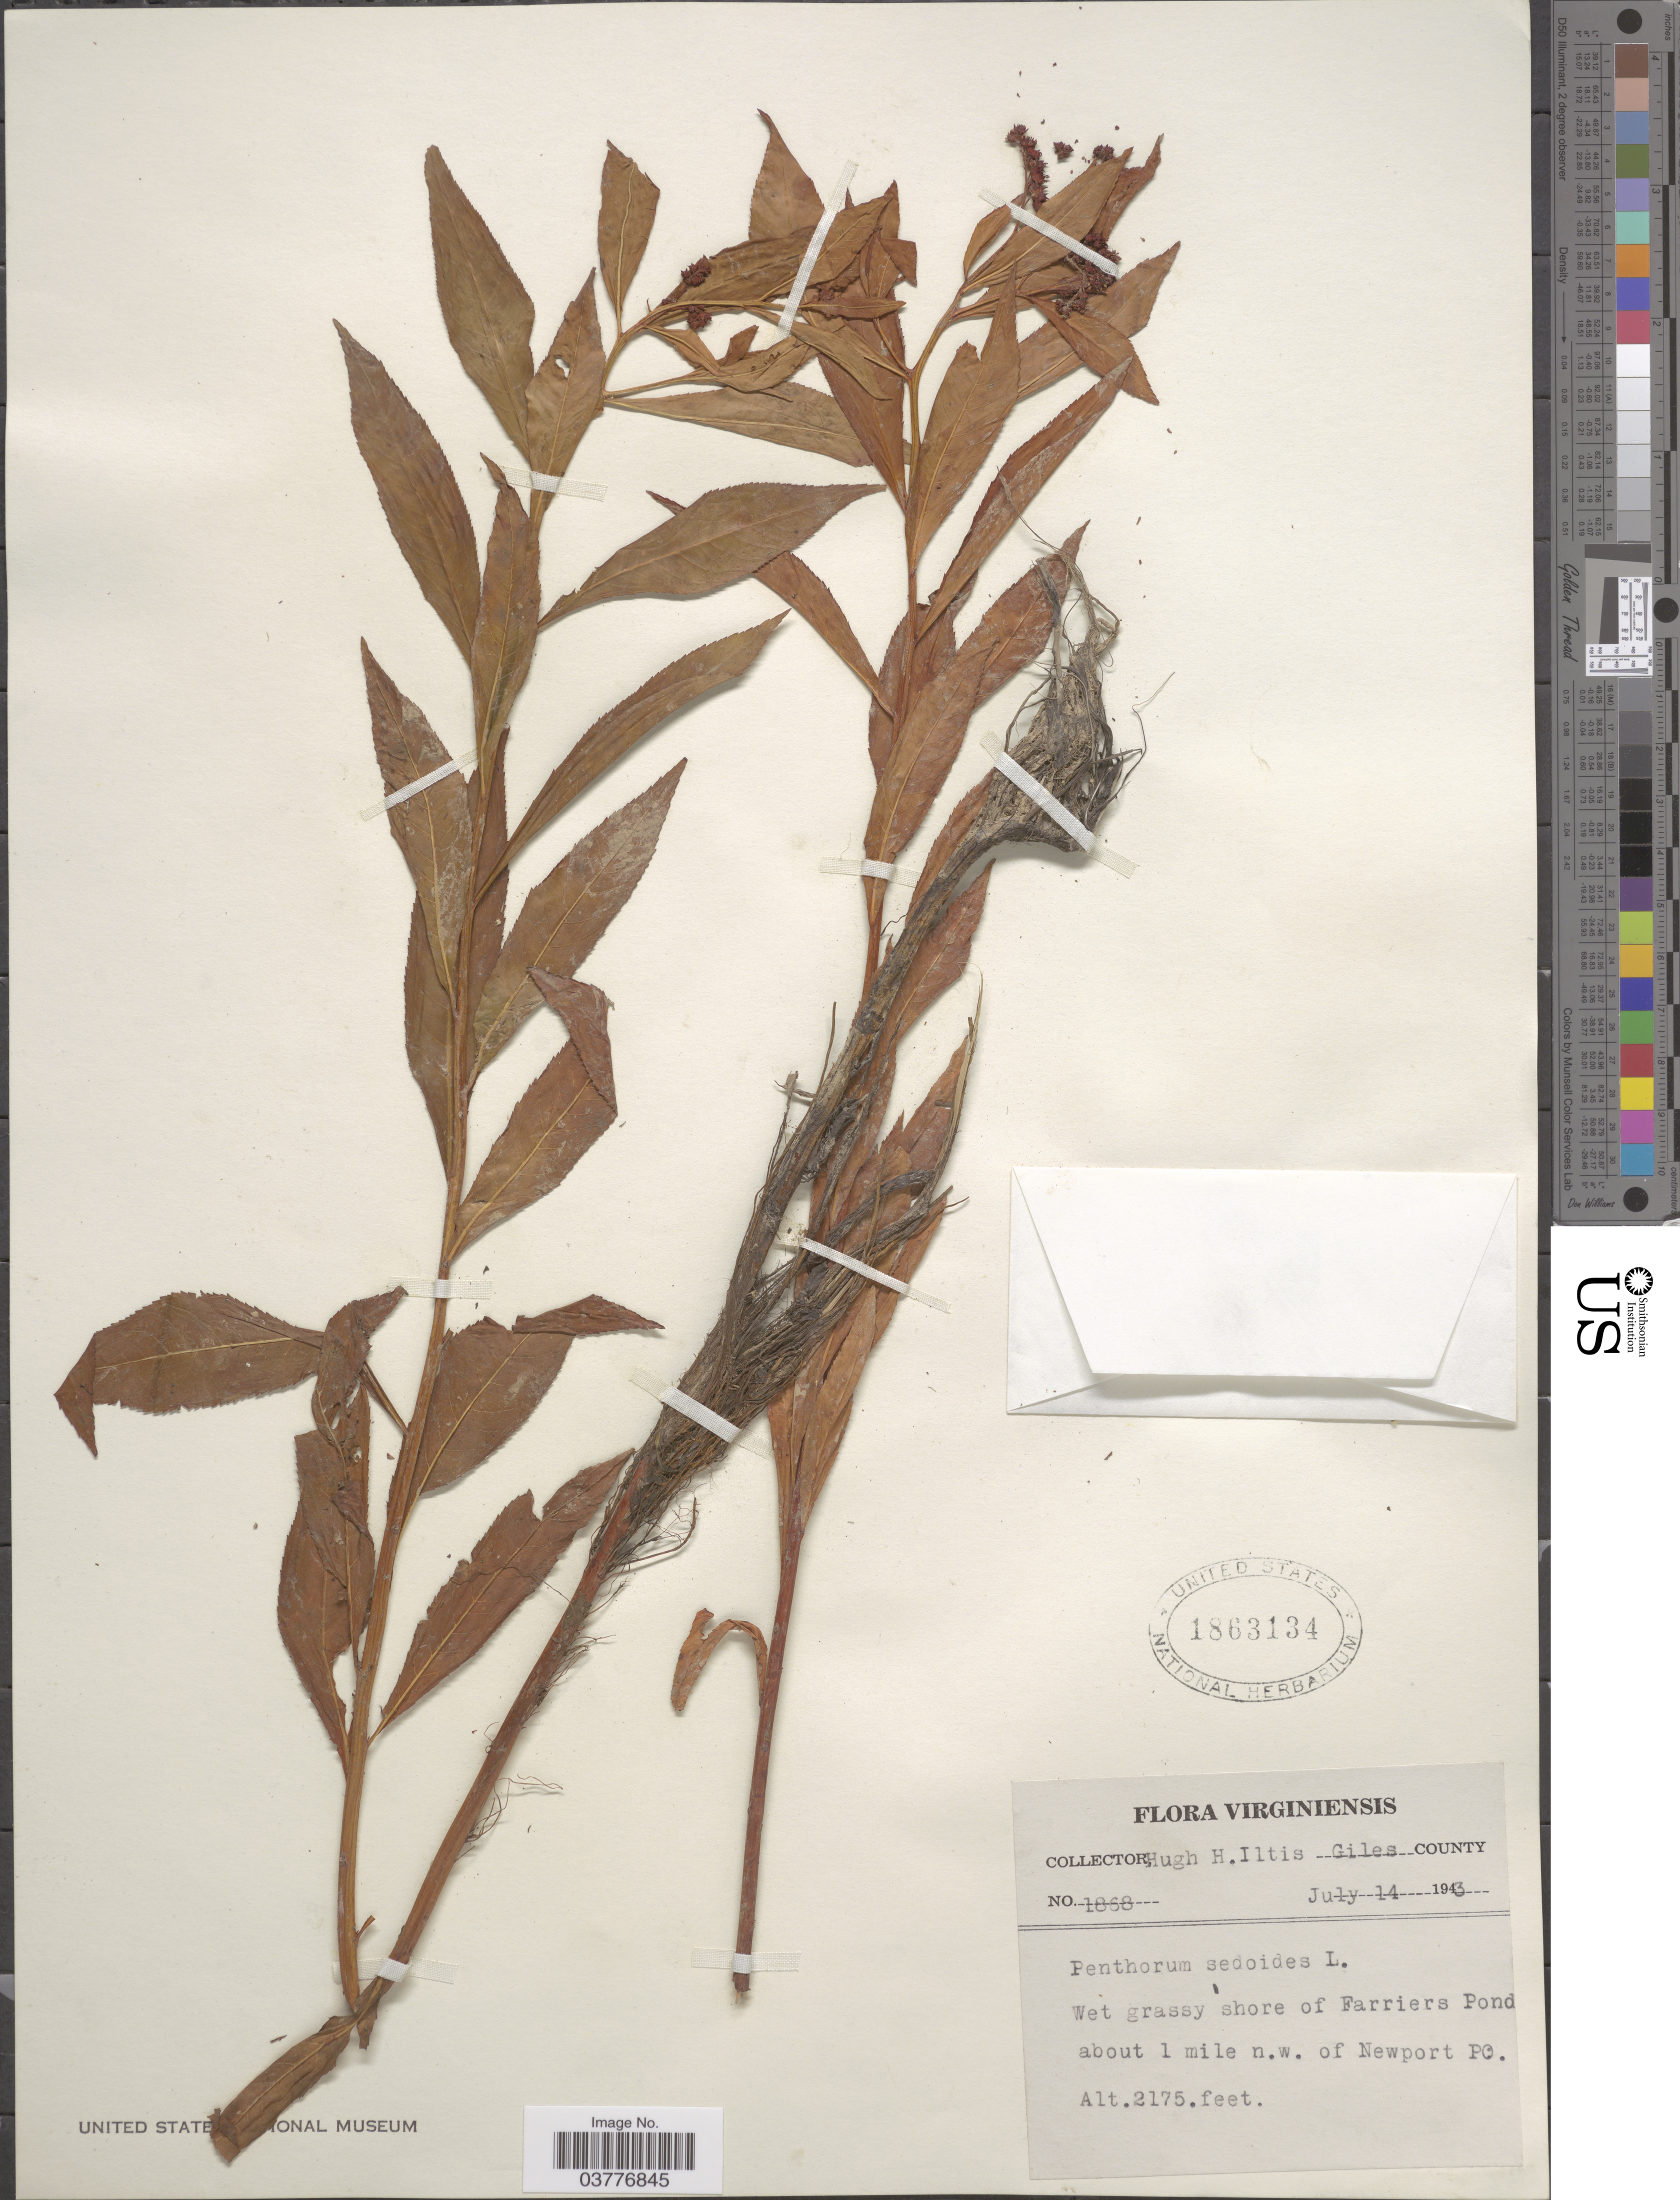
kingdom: Plantae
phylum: Tracheophyta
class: Magnoliopsida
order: Saxifragales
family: Penthoraceae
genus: Penthorum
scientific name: Penthorum sedoides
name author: L.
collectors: H. H. Iltis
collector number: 1868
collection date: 1943-07-14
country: United States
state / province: Virginia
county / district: Giles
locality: Wet grassy shore of Farriers Pond about 1 mile n.w. of Newport PO.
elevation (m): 663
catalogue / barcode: US 1863134